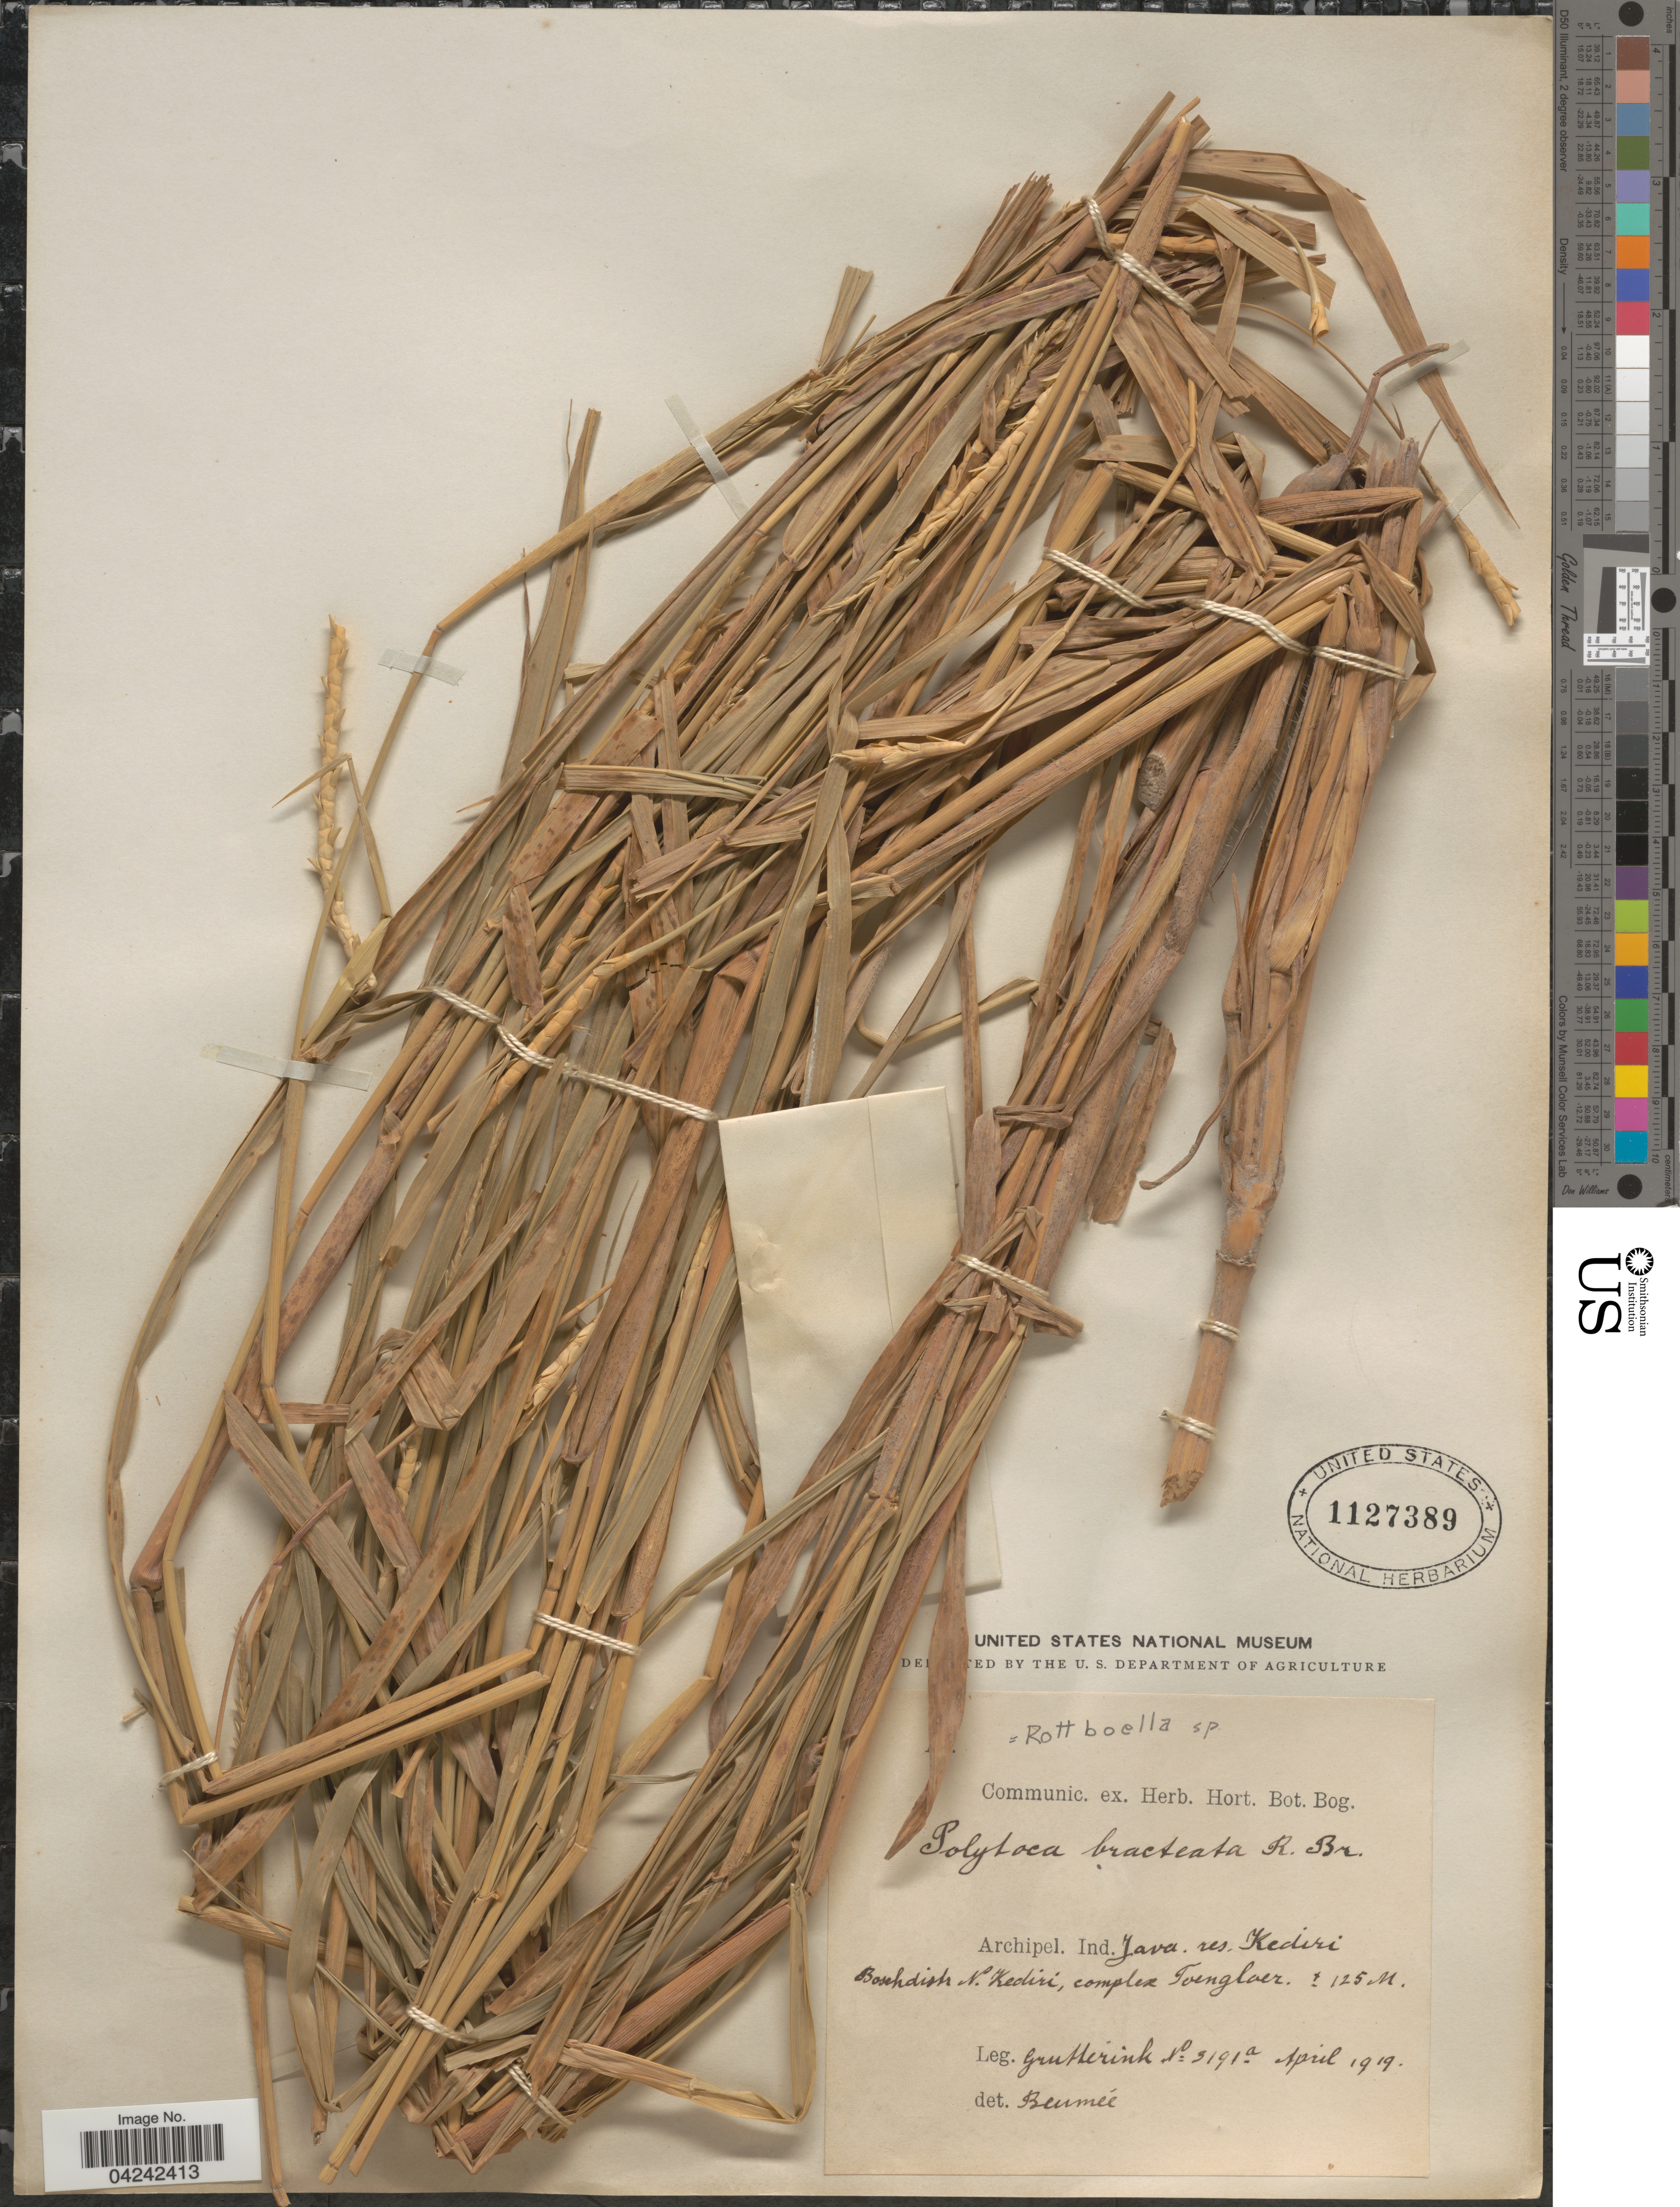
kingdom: Plantae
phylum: Tracheophyta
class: Liliopsida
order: Poales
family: Poaceae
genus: Rottboellia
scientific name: Rottboellia sp.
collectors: Grutterink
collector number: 3191a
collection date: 1919-04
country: Indonesia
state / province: Java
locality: Archipel. Ind. Java. res. Kediri. Boschdijk N. Kediri, complex Toenglaer.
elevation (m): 125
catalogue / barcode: US 1127389